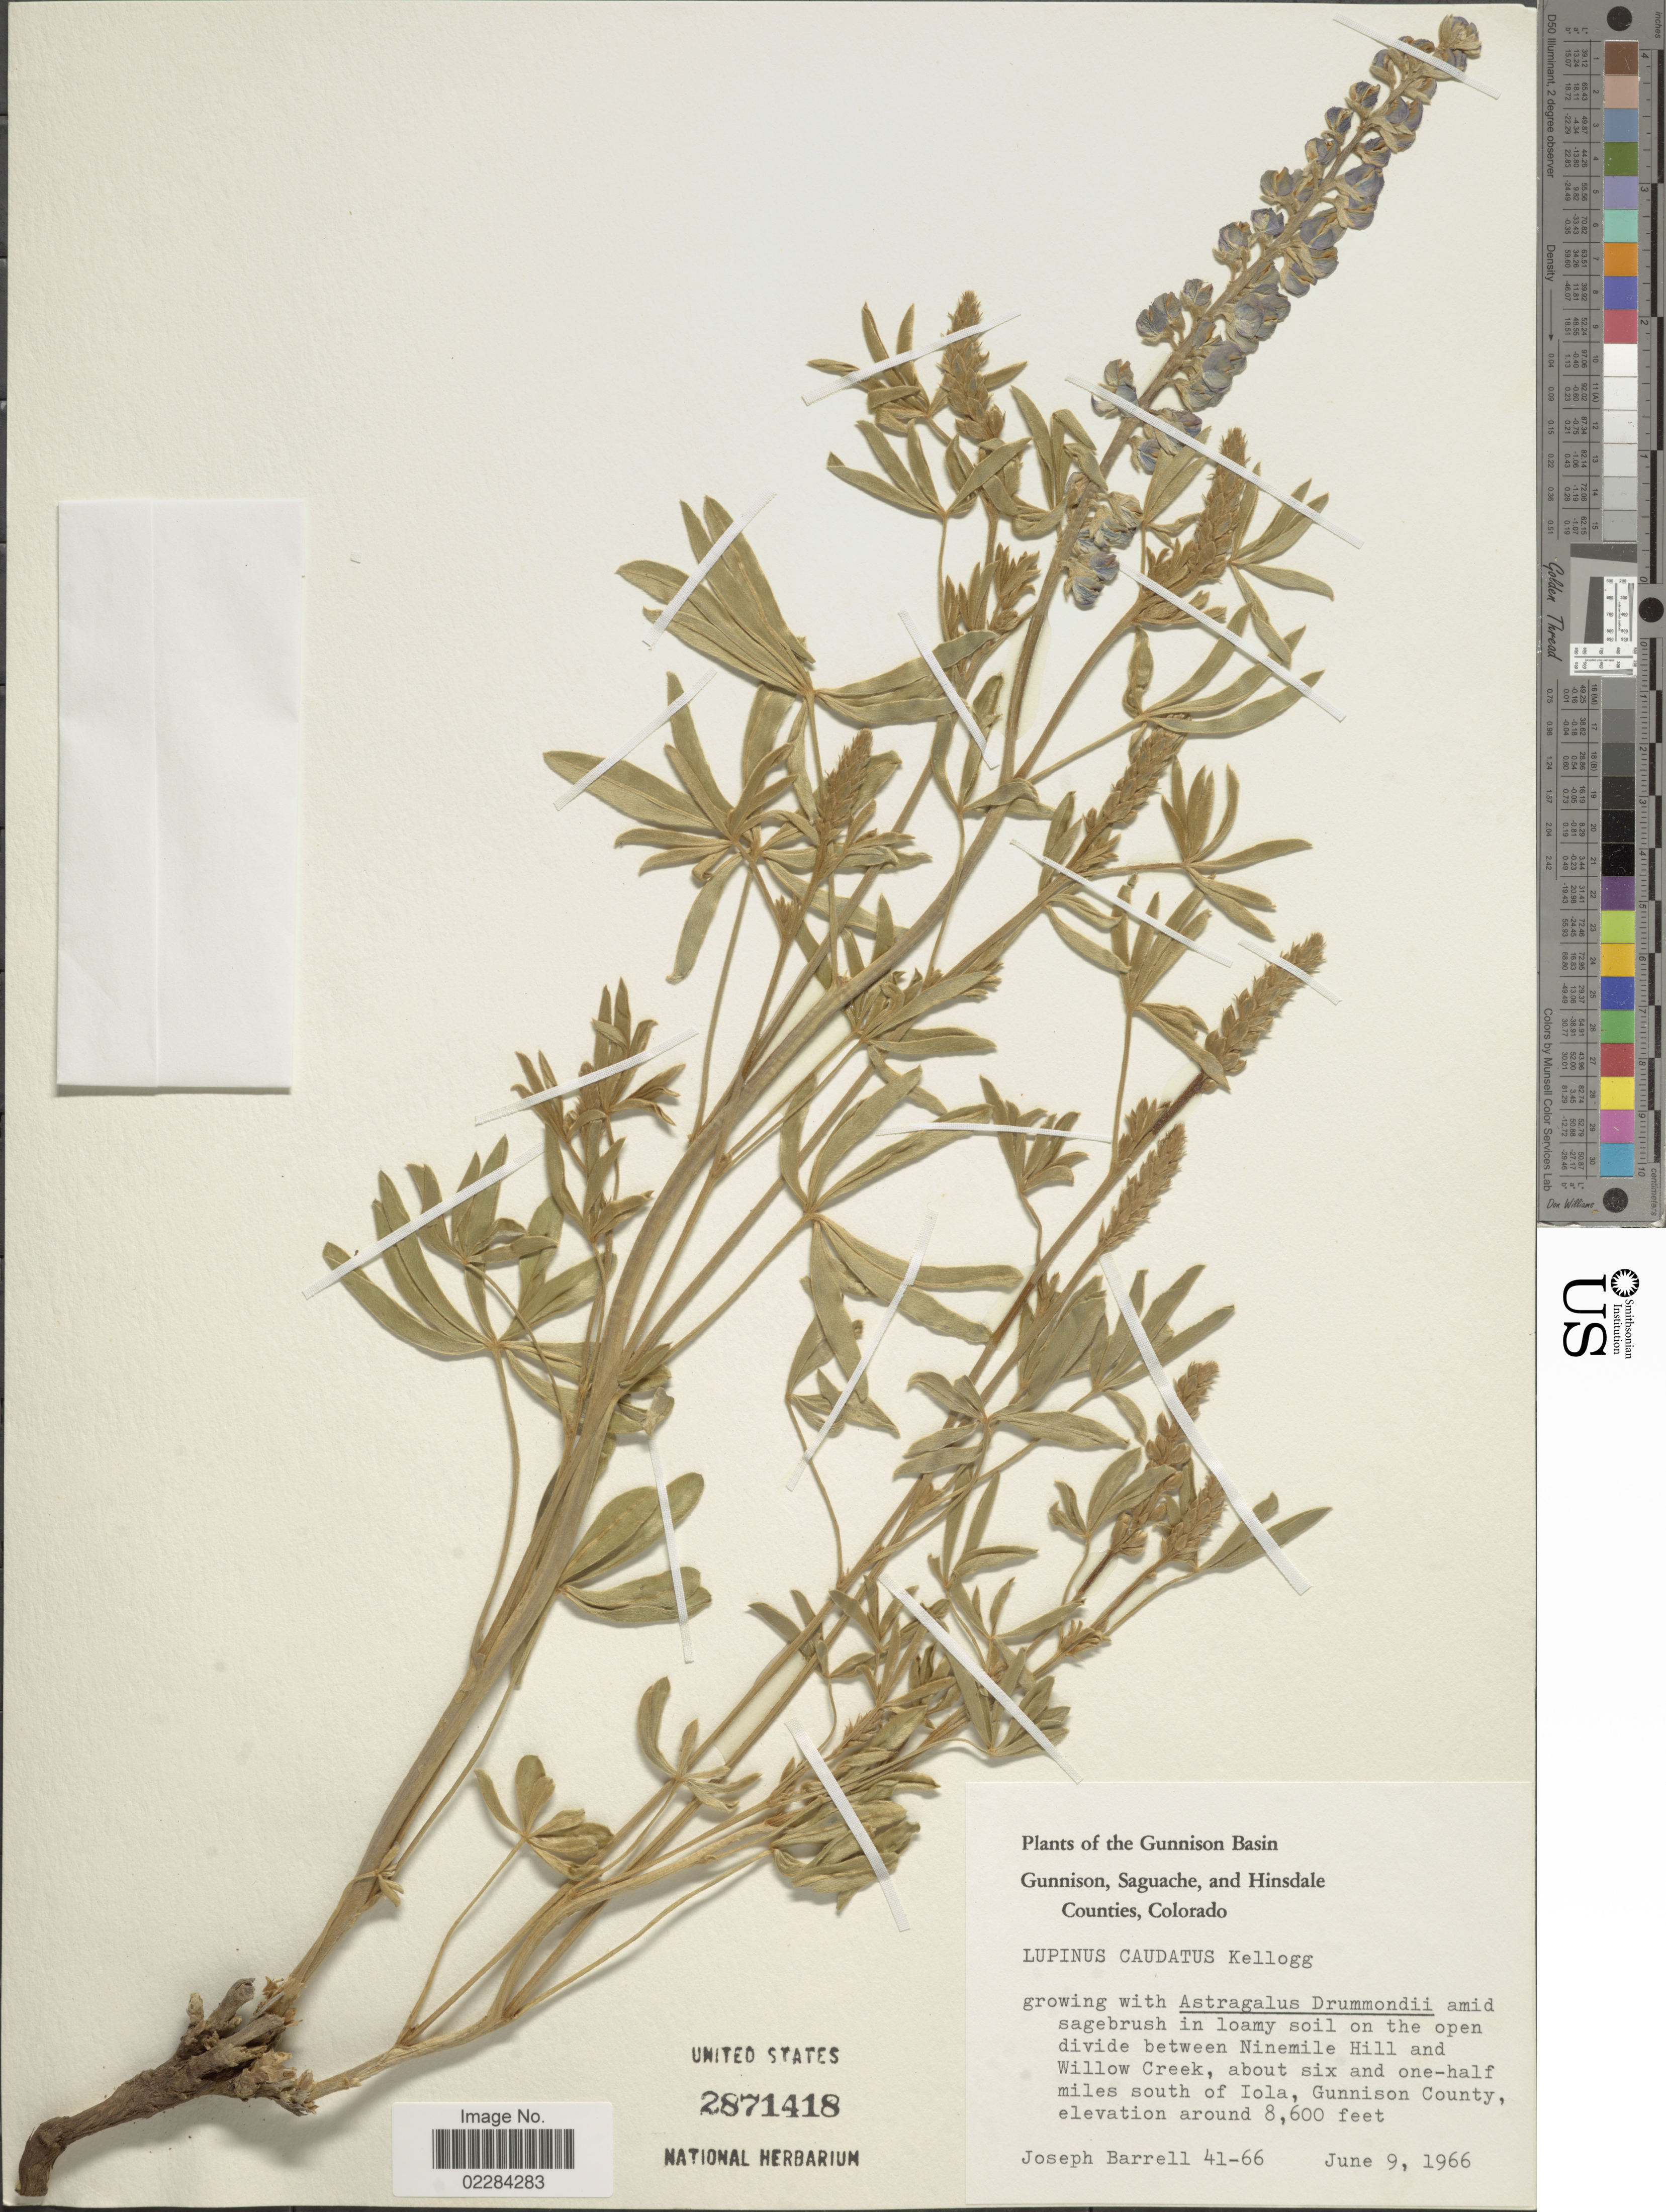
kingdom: Plantae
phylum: Tracheophyta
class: Magnoliopsida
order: Fabales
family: Fabaceae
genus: Lupinus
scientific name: Lupinus caudatus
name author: Kellogg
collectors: J. Barrell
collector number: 41-66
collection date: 1966-06-09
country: United States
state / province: Colorado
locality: The Gunnison Bay. Gunnison, Saguache, and Hinsdale Counties.on the open divide between Ninemile Hill and Willow Creek, about six and one-half miles south of Iola, Gunnison County.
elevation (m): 2621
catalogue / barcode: US 2871418